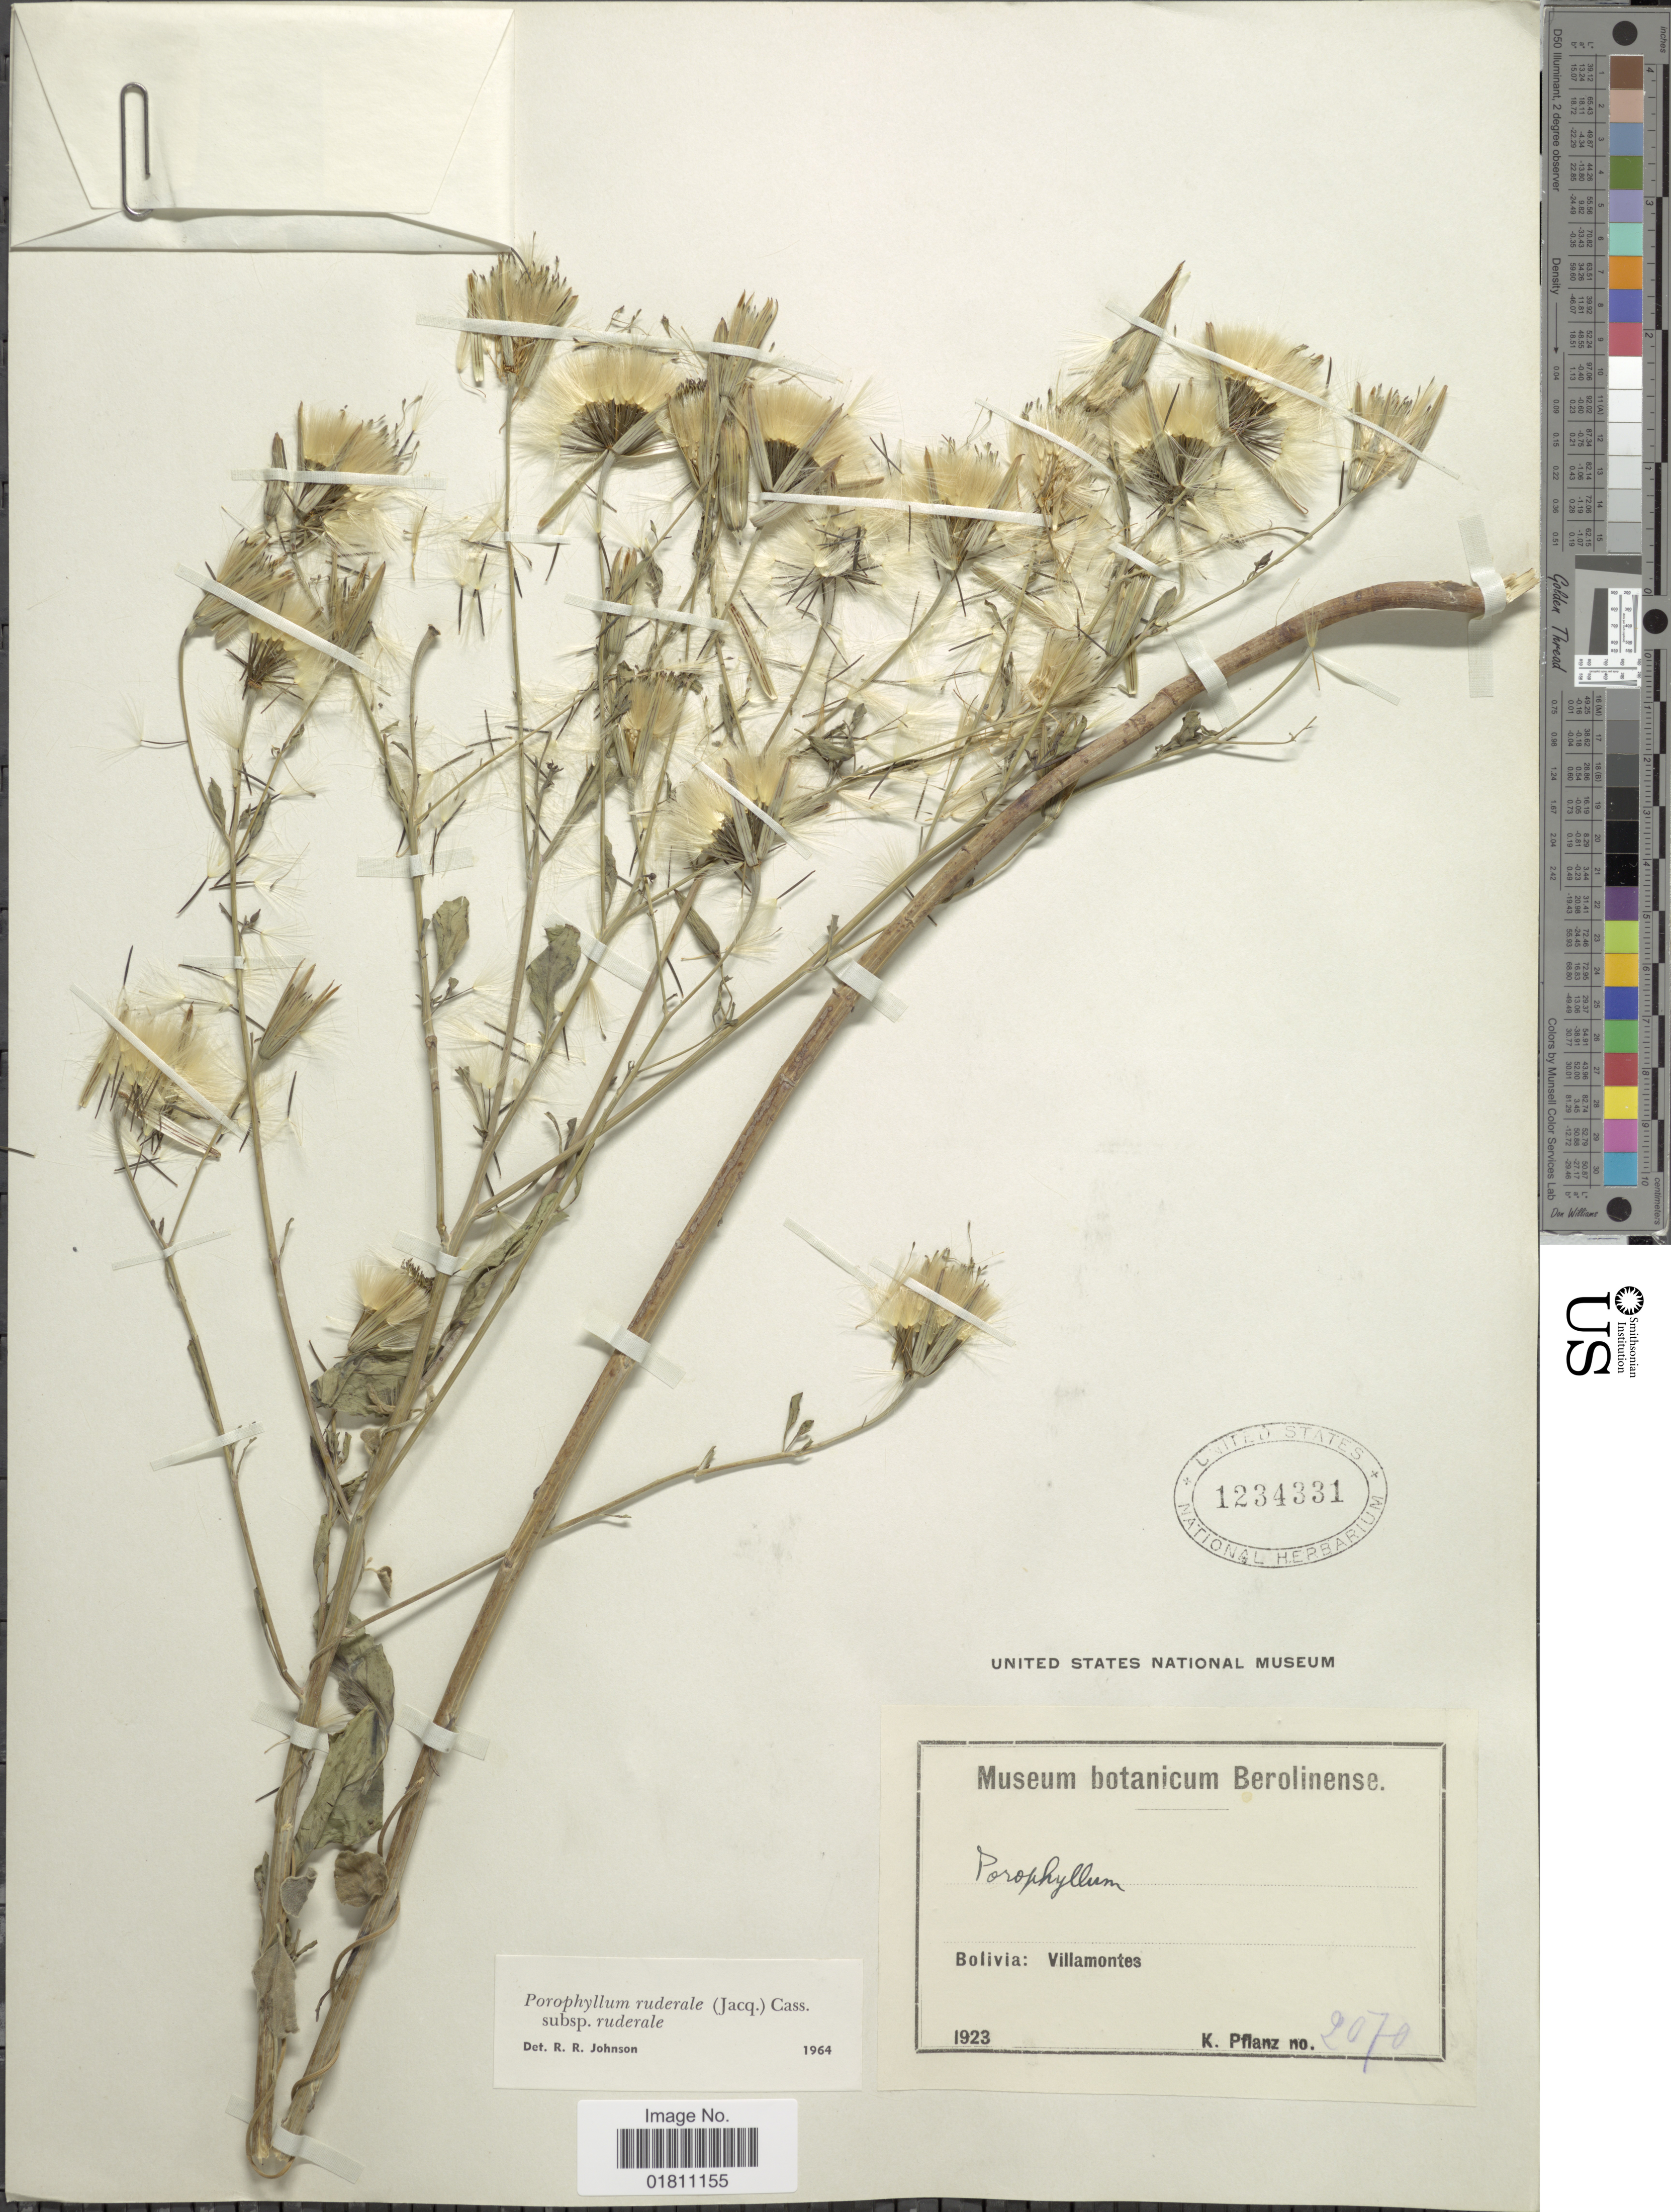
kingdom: Plantae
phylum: Tracheophyta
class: Magnoliopsida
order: Asterales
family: Asteraceae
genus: Porophyllum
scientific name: Porophyllum ruderale subsp. ruderale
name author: (Jacq.) Cass.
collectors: K. Pflanz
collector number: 2070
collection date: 1923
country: Bolivia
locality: Villamontes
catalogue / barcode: US 1234331